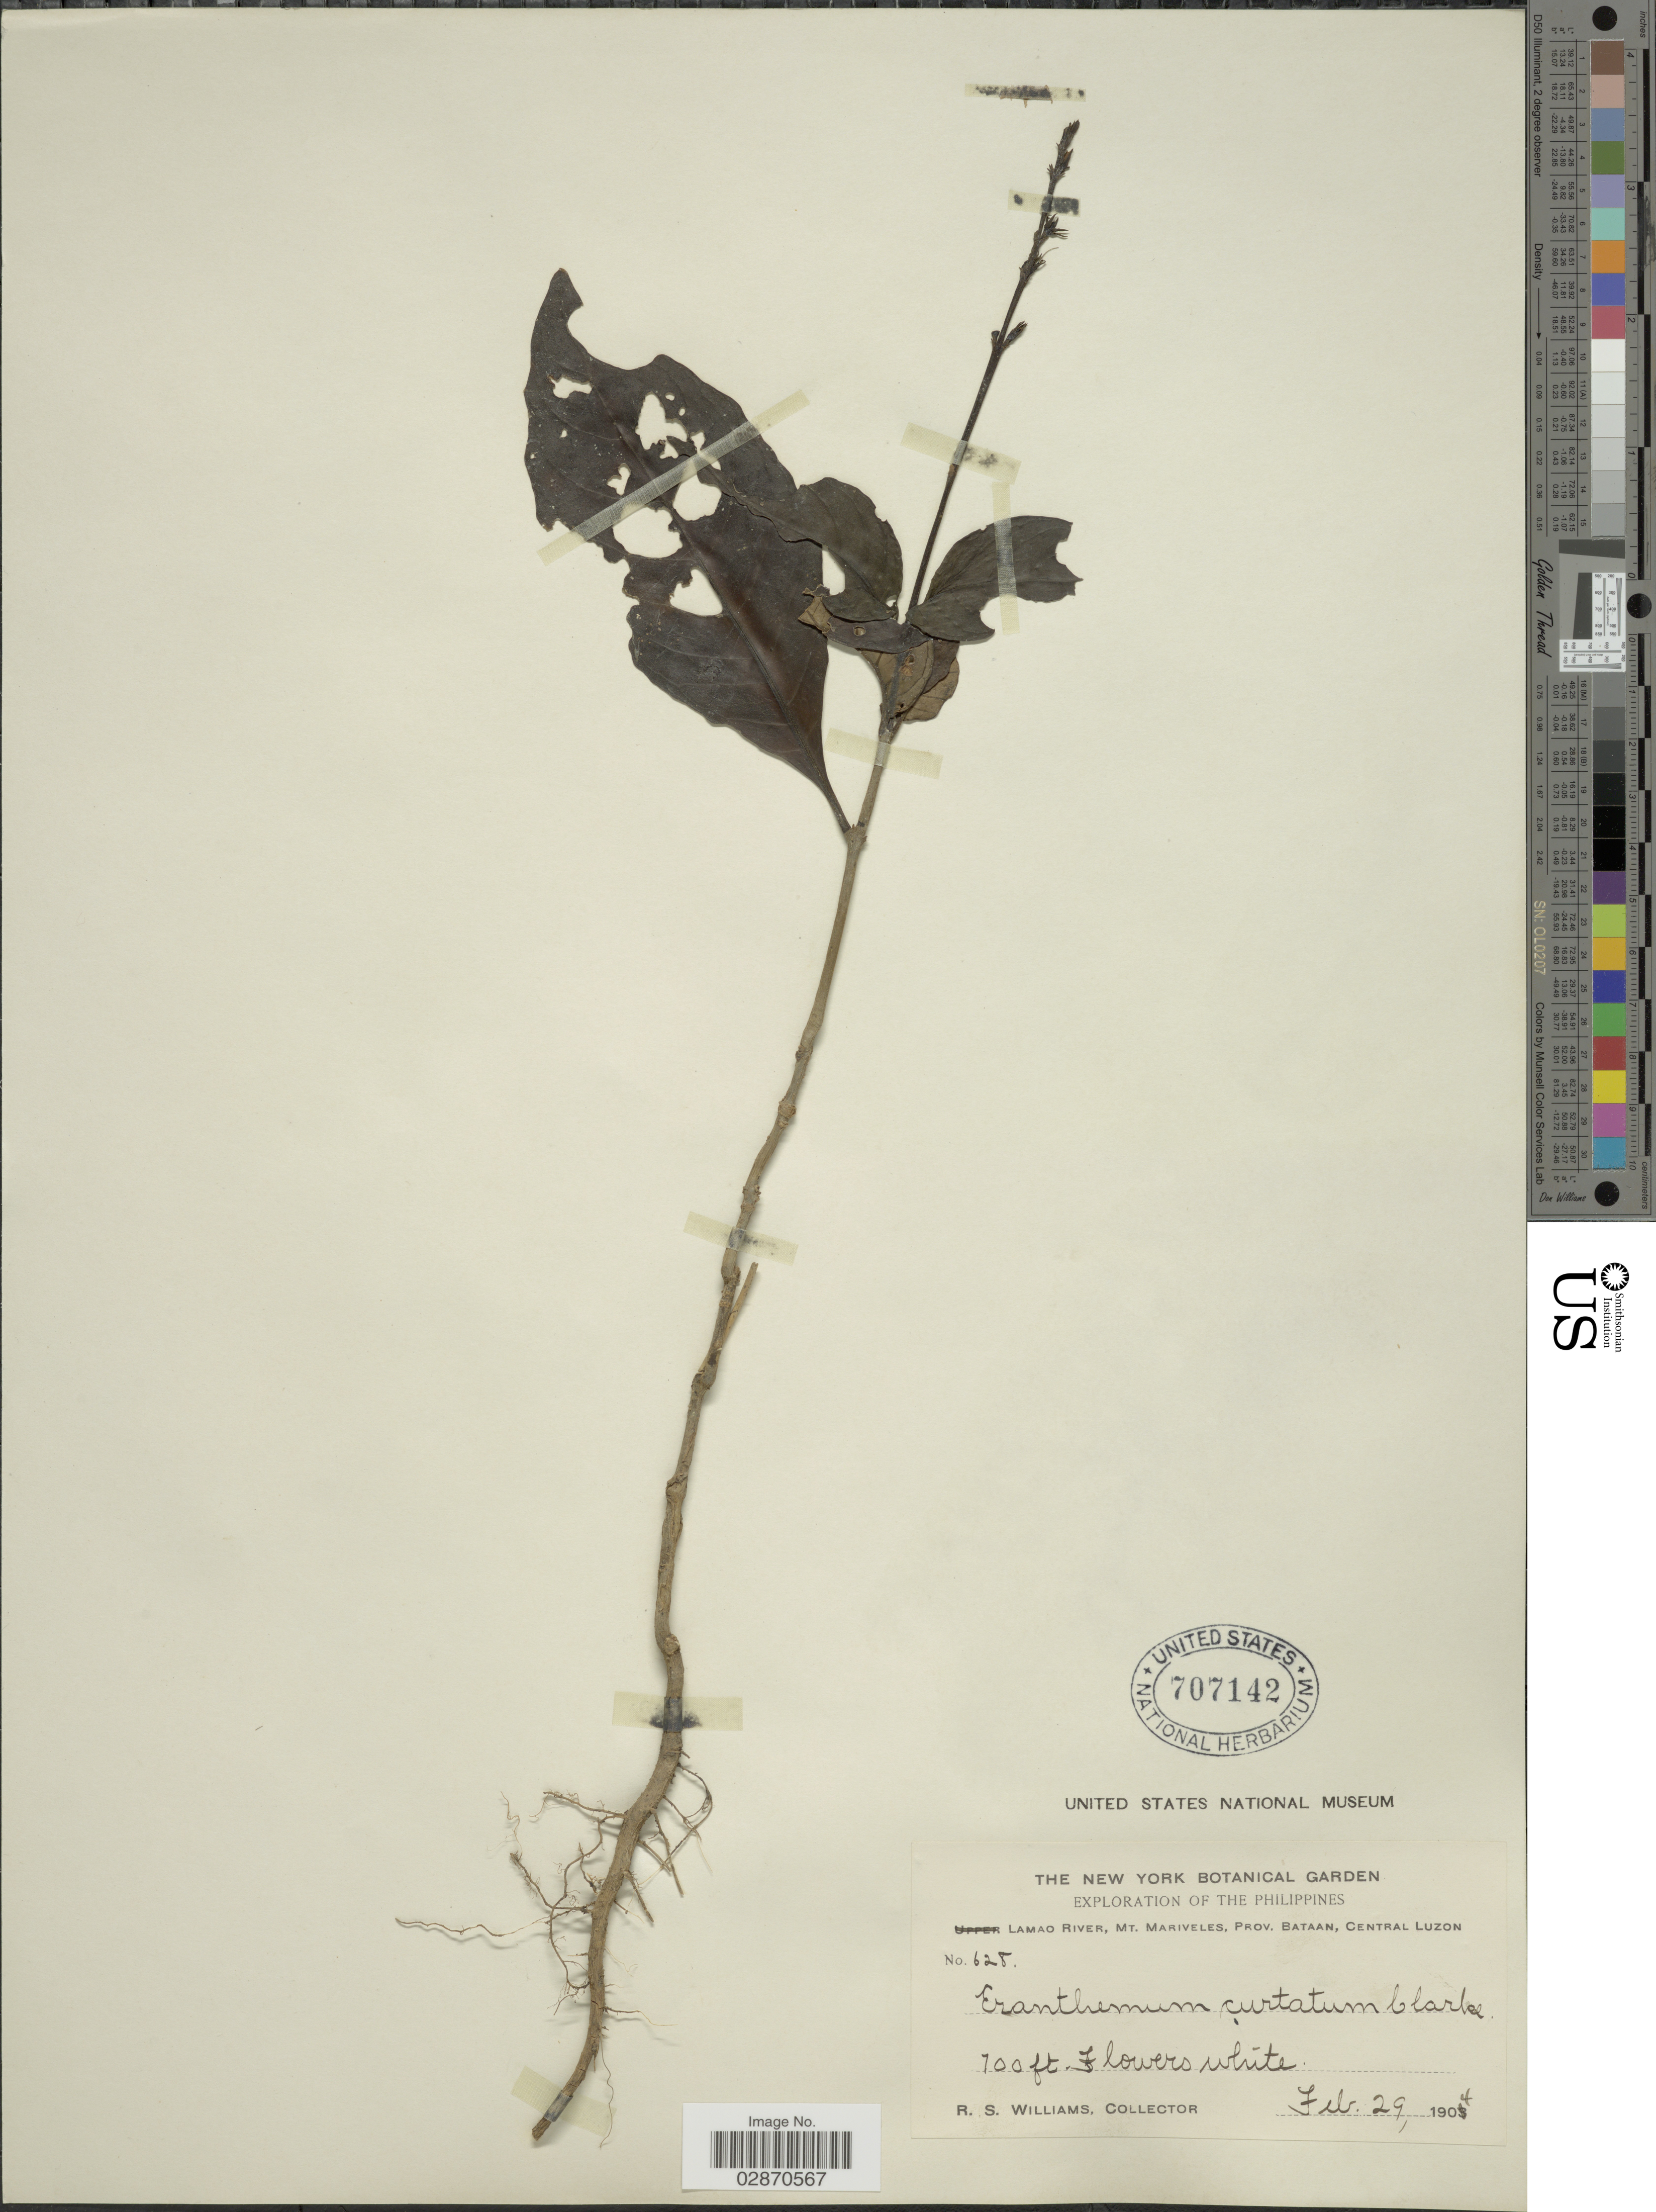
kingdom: Plantae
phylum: Tracheophyta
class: Magnoliopsida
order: Lamiales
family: Acanthaceae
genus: Pseuderanthemum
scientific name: Pseuderanthemum curtatum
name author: Merr.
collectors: R. S. Williams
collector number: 628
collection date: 1904-02-29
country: Philippines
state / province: Central Luzon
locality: Lamao River, Mt. Mariveles, Prov. Bataan.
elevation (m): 213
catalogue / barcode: US 707142